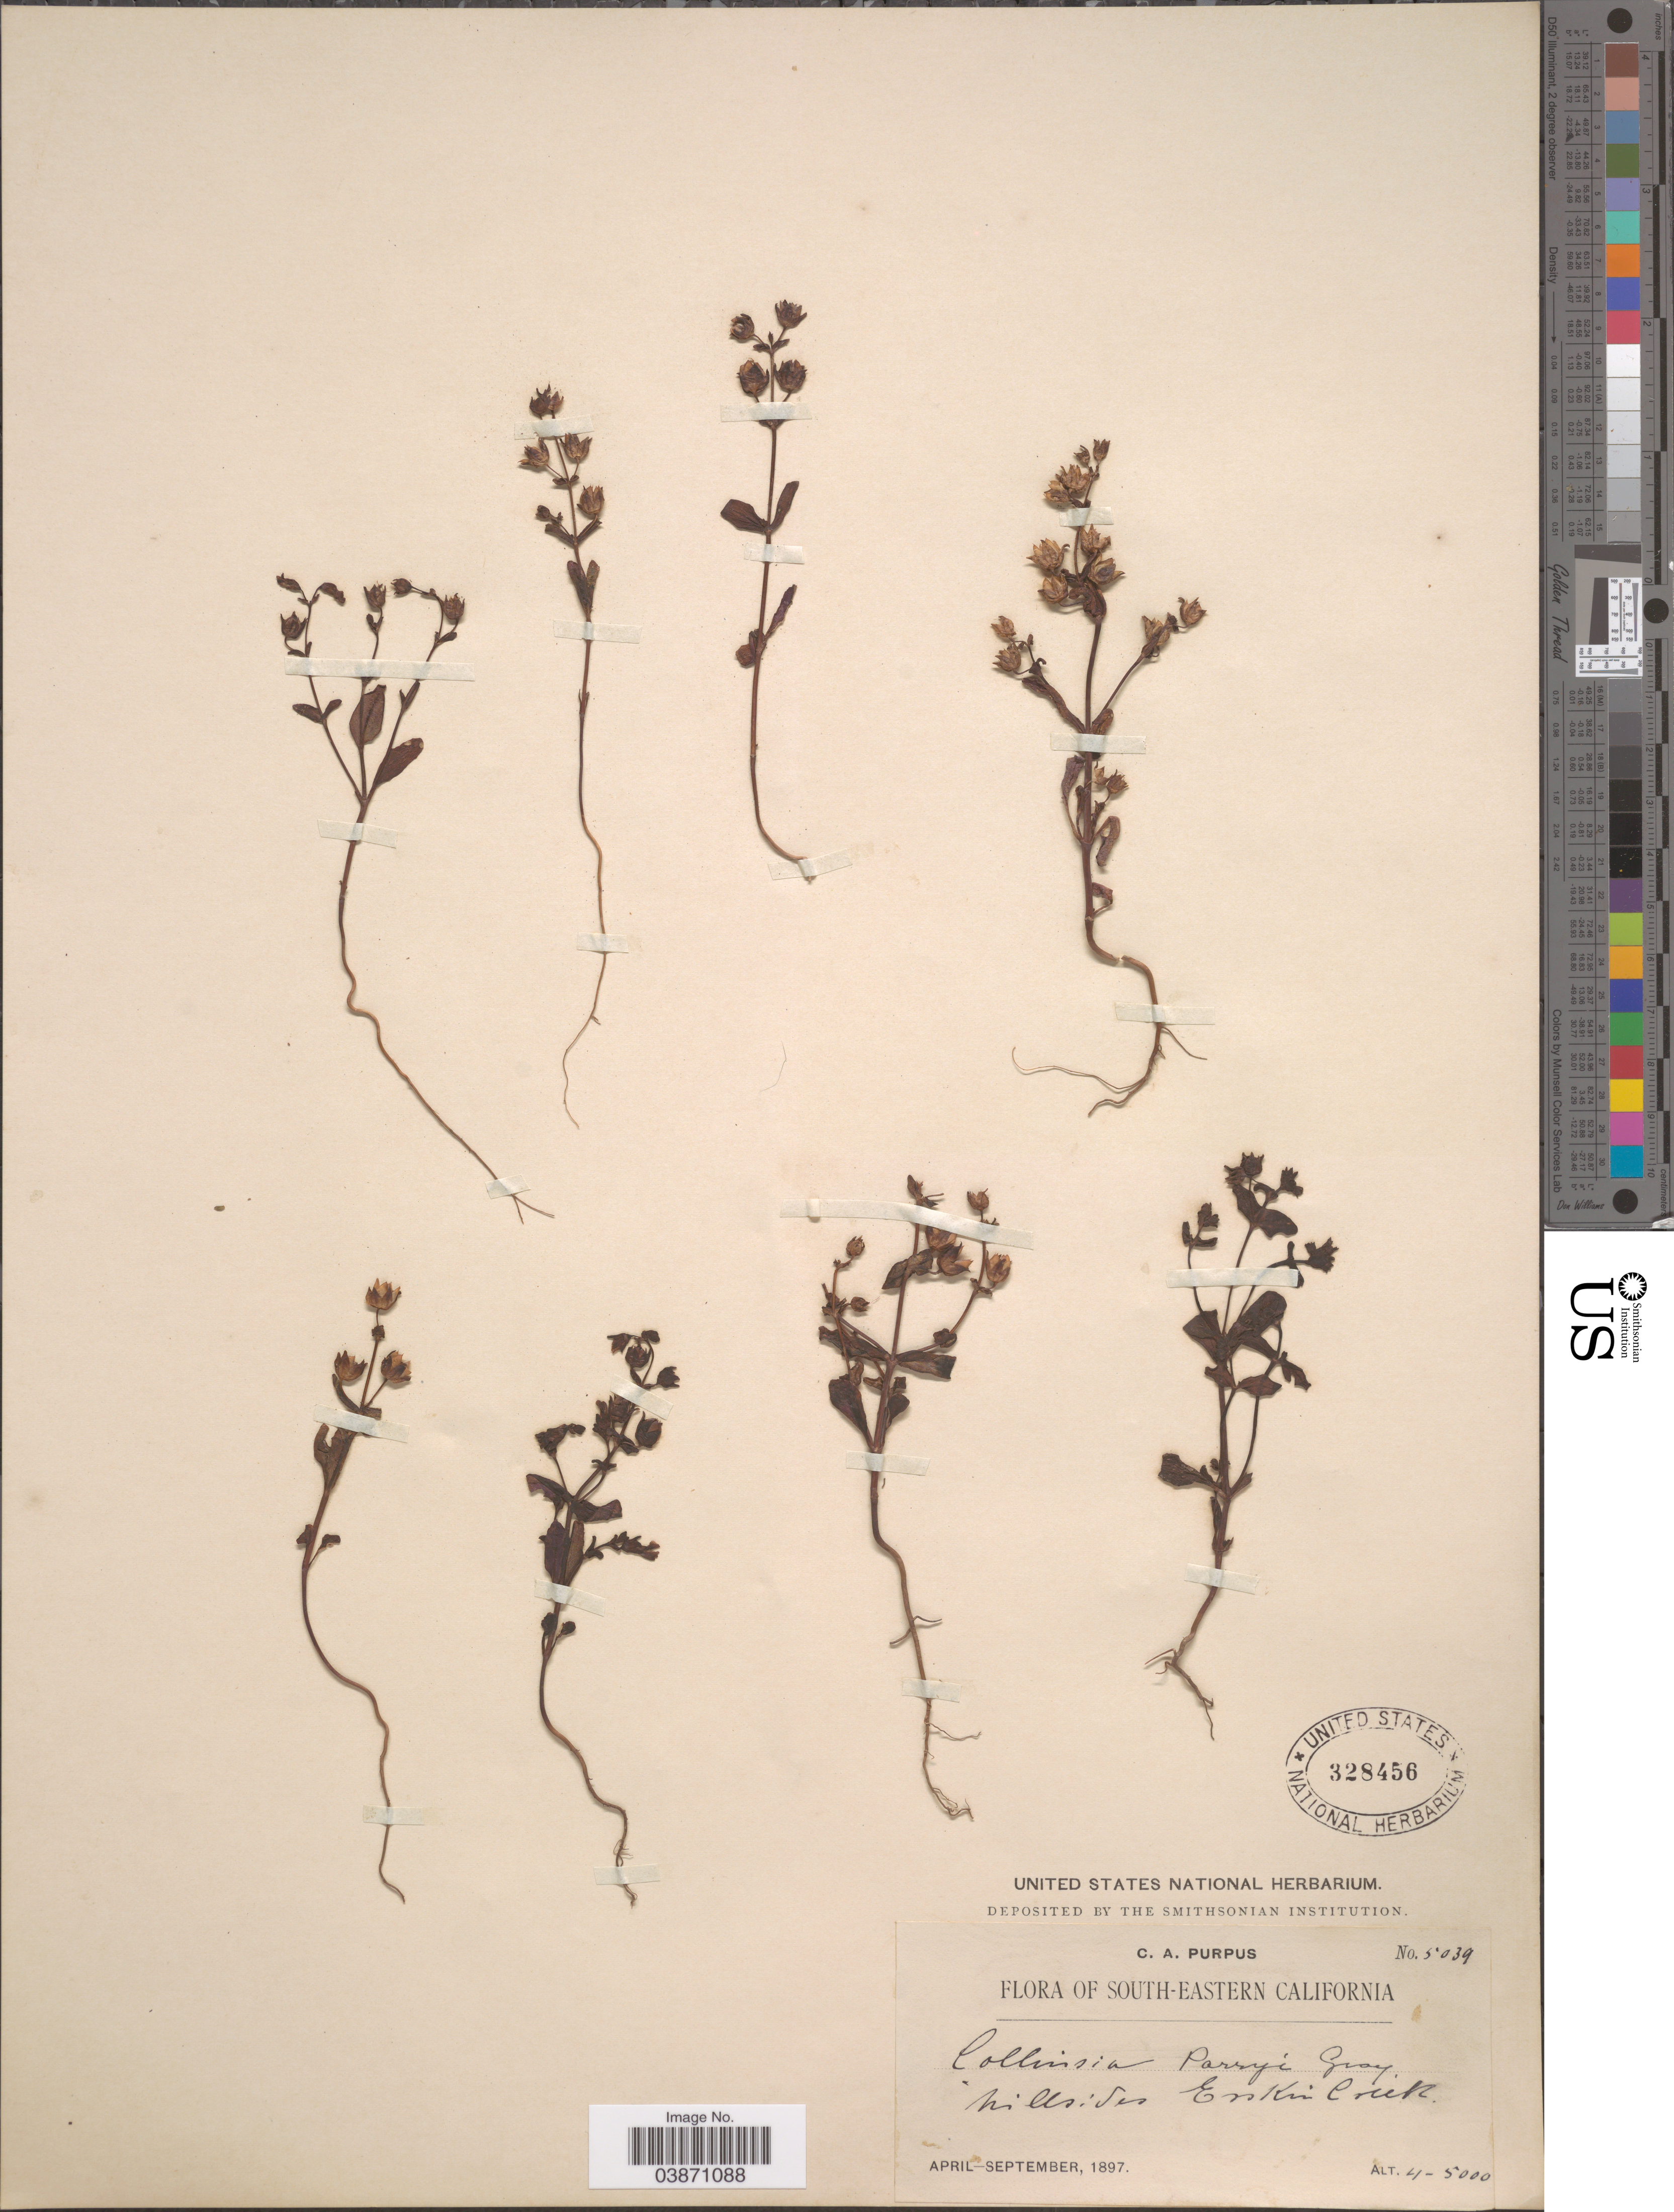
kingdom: Plantae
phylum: Tracheophyta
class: Magnoliopsida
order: Lamiales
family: Plantaginaceae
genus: Collinsia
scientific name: Collinsia parryi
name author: A. Gray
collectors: C. A. Purpus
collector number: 5039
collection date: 1897-04/1897-09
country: United States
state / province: California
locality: South-eastern California.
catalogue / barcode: US 328456